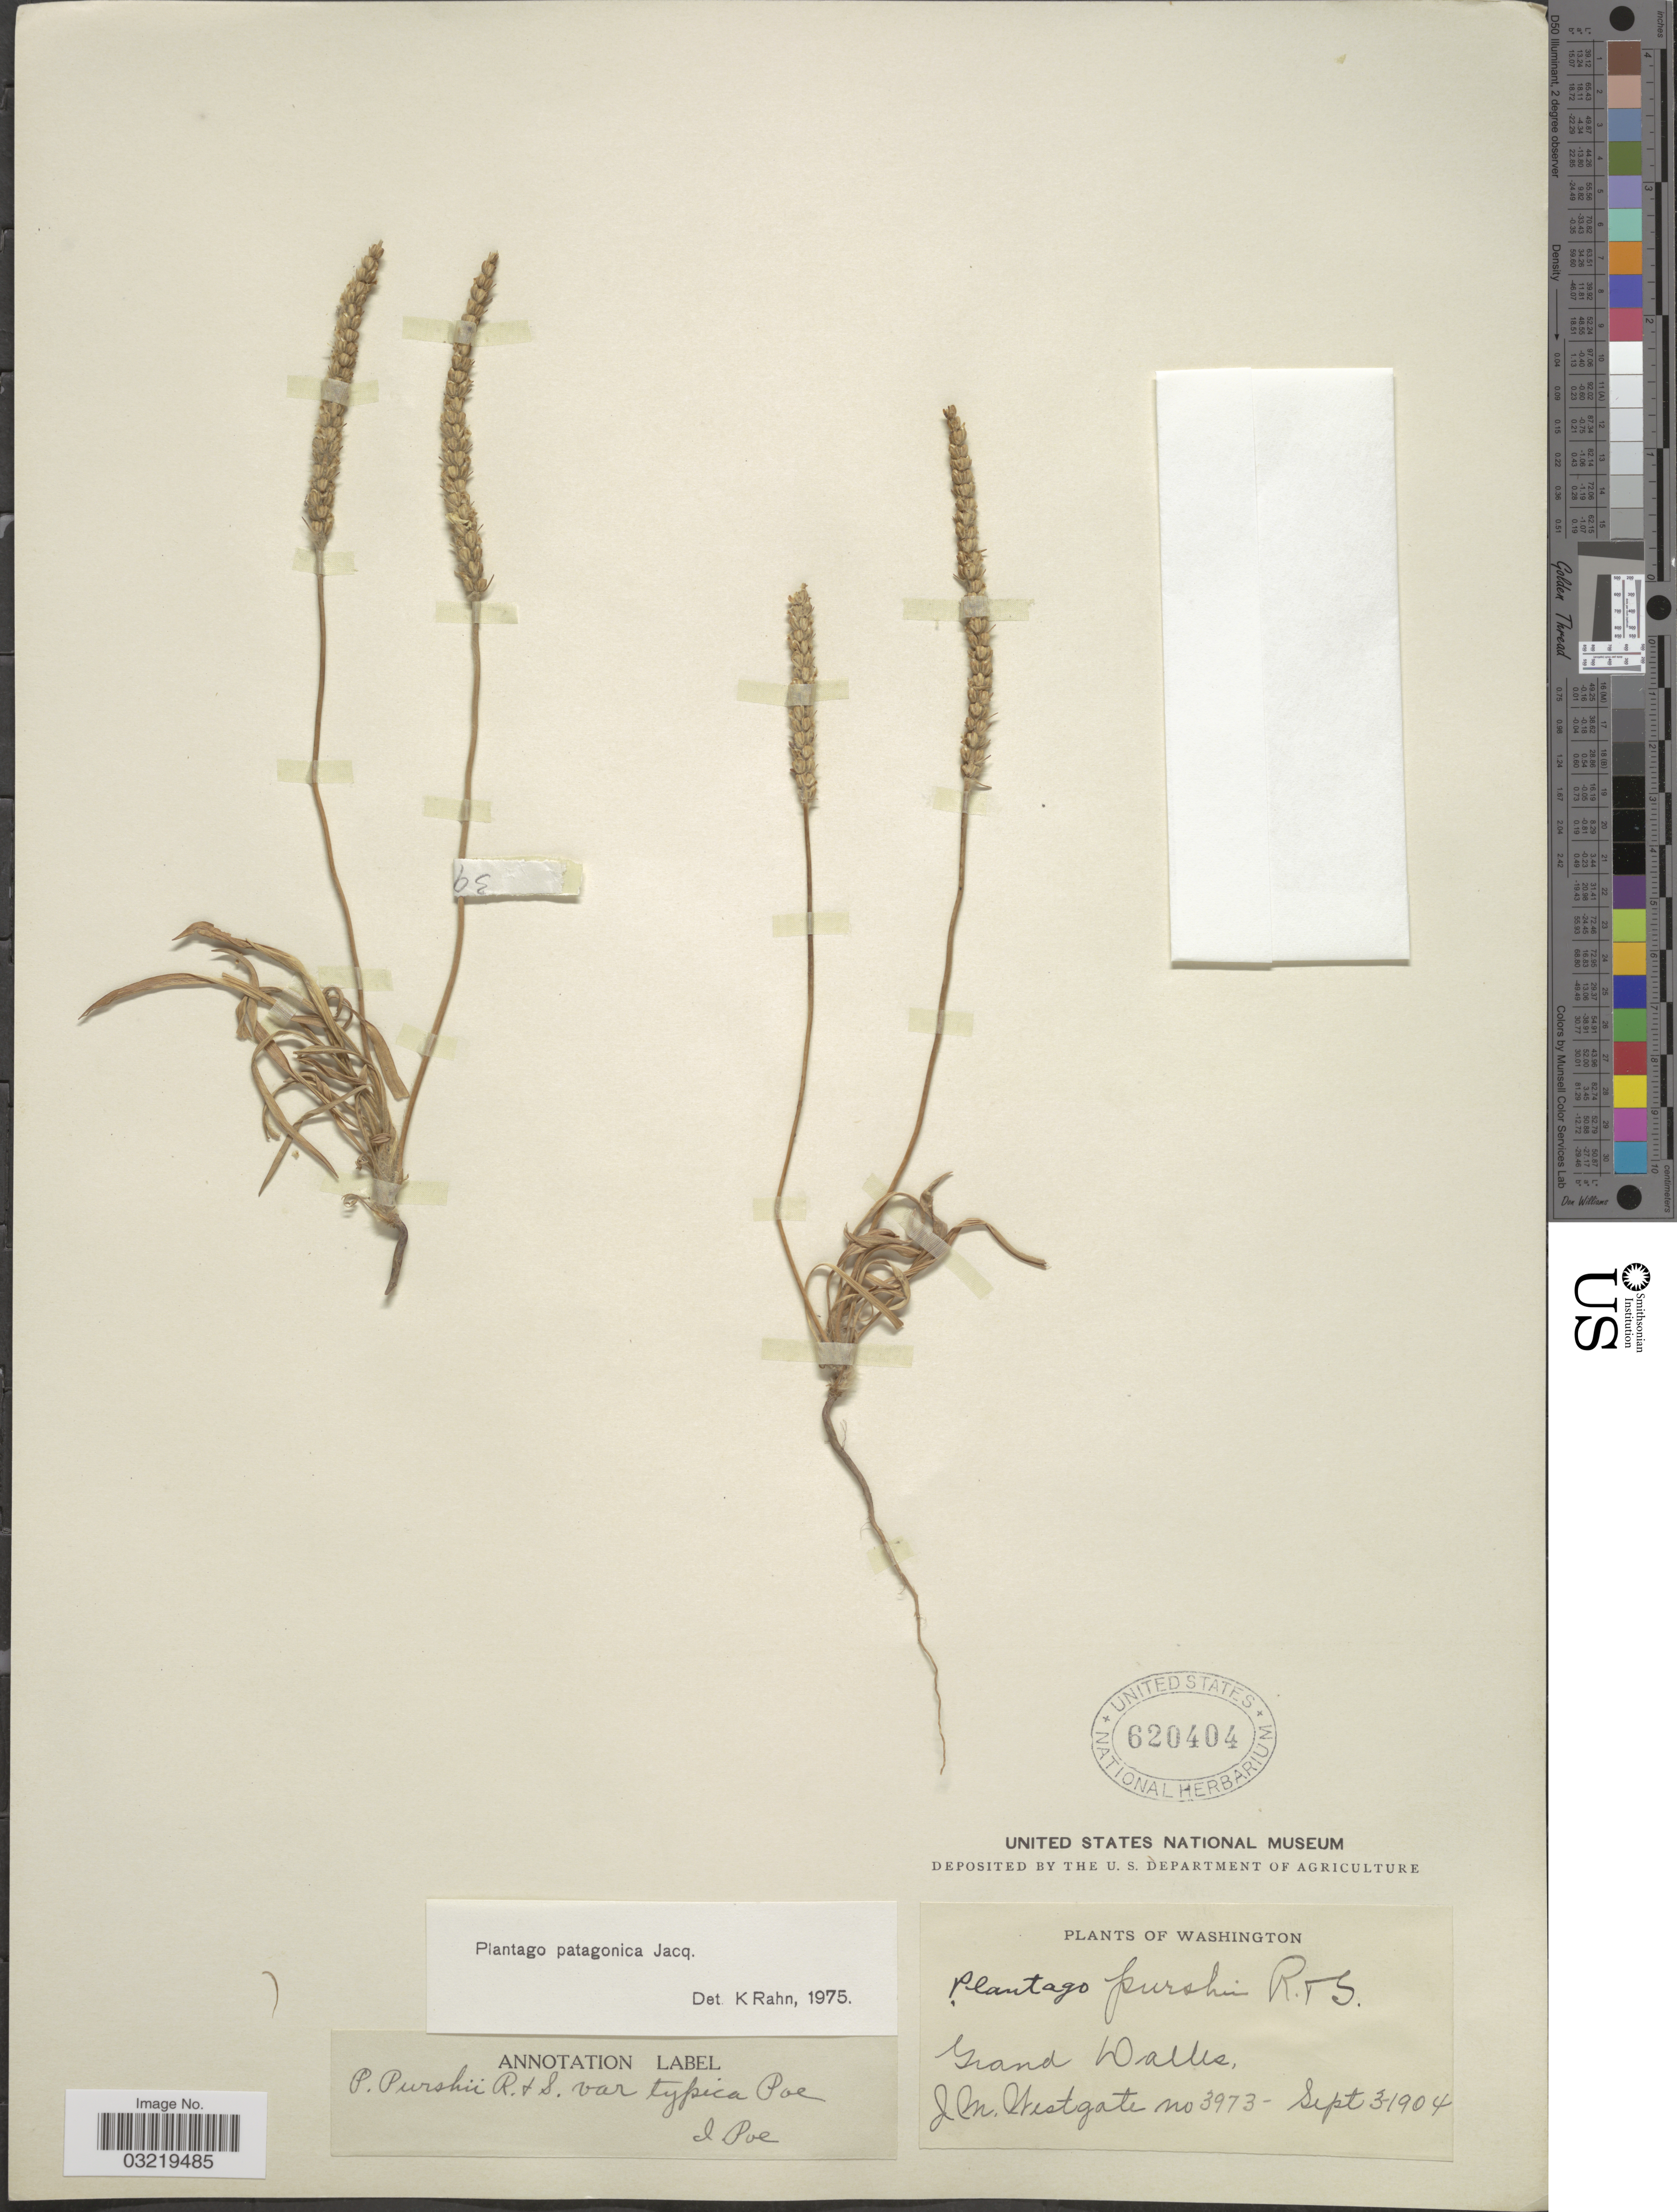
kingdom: Plantae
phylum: Tracheophyta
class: Magnoliopsida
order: Lamiales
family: Plantaginaceae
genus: Plantago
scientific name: Plantago patagonica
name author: Jacq.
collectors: J. Westgate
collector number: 3973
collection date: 1904-09-03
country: United States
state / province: Washington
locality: Grand Dalles.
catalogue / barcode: US 620404